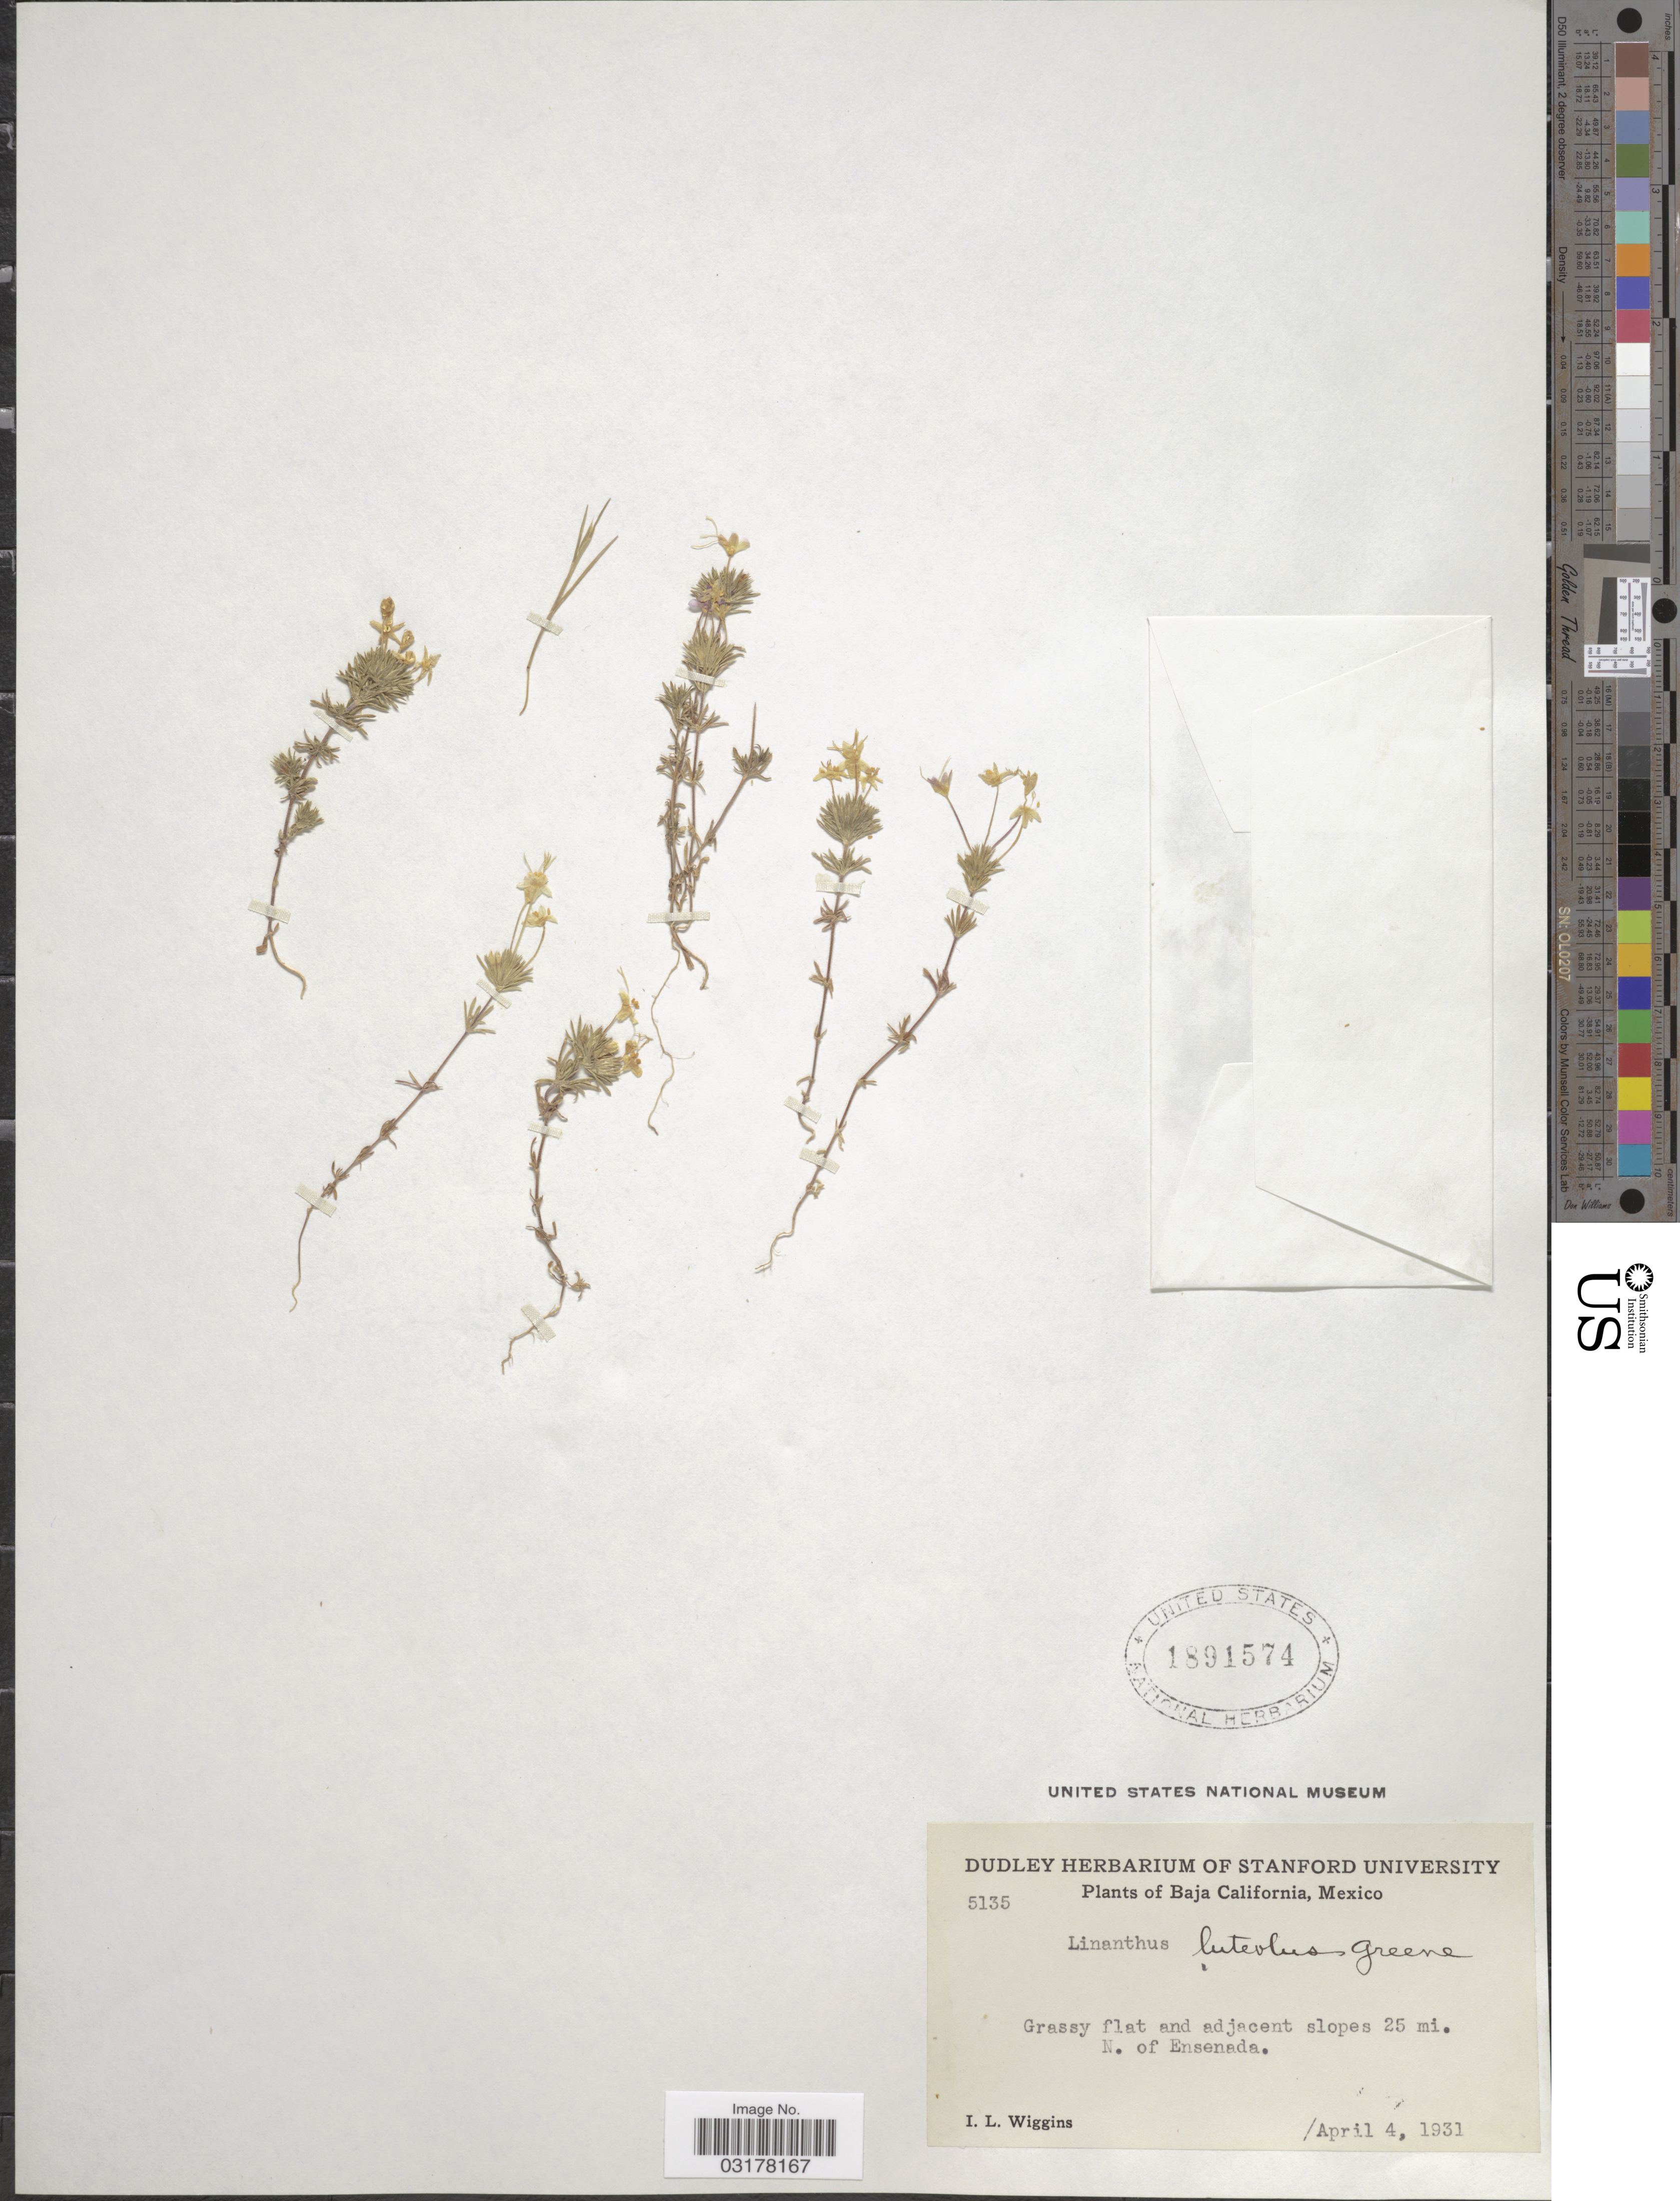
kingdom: Plantae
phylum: Tracheophyta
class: Magnoliopsida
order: Ericales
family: Polemoniaceae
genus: Leptosiphon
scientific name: Leptosiphon parviflorus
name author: Benth.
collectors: I. L. Wiggins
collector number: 5135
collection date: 1931-04-04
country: Mexico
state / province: Baja California Norte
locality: Slopes 25 mi. N. of Ensenada.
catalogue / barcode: US 1891574